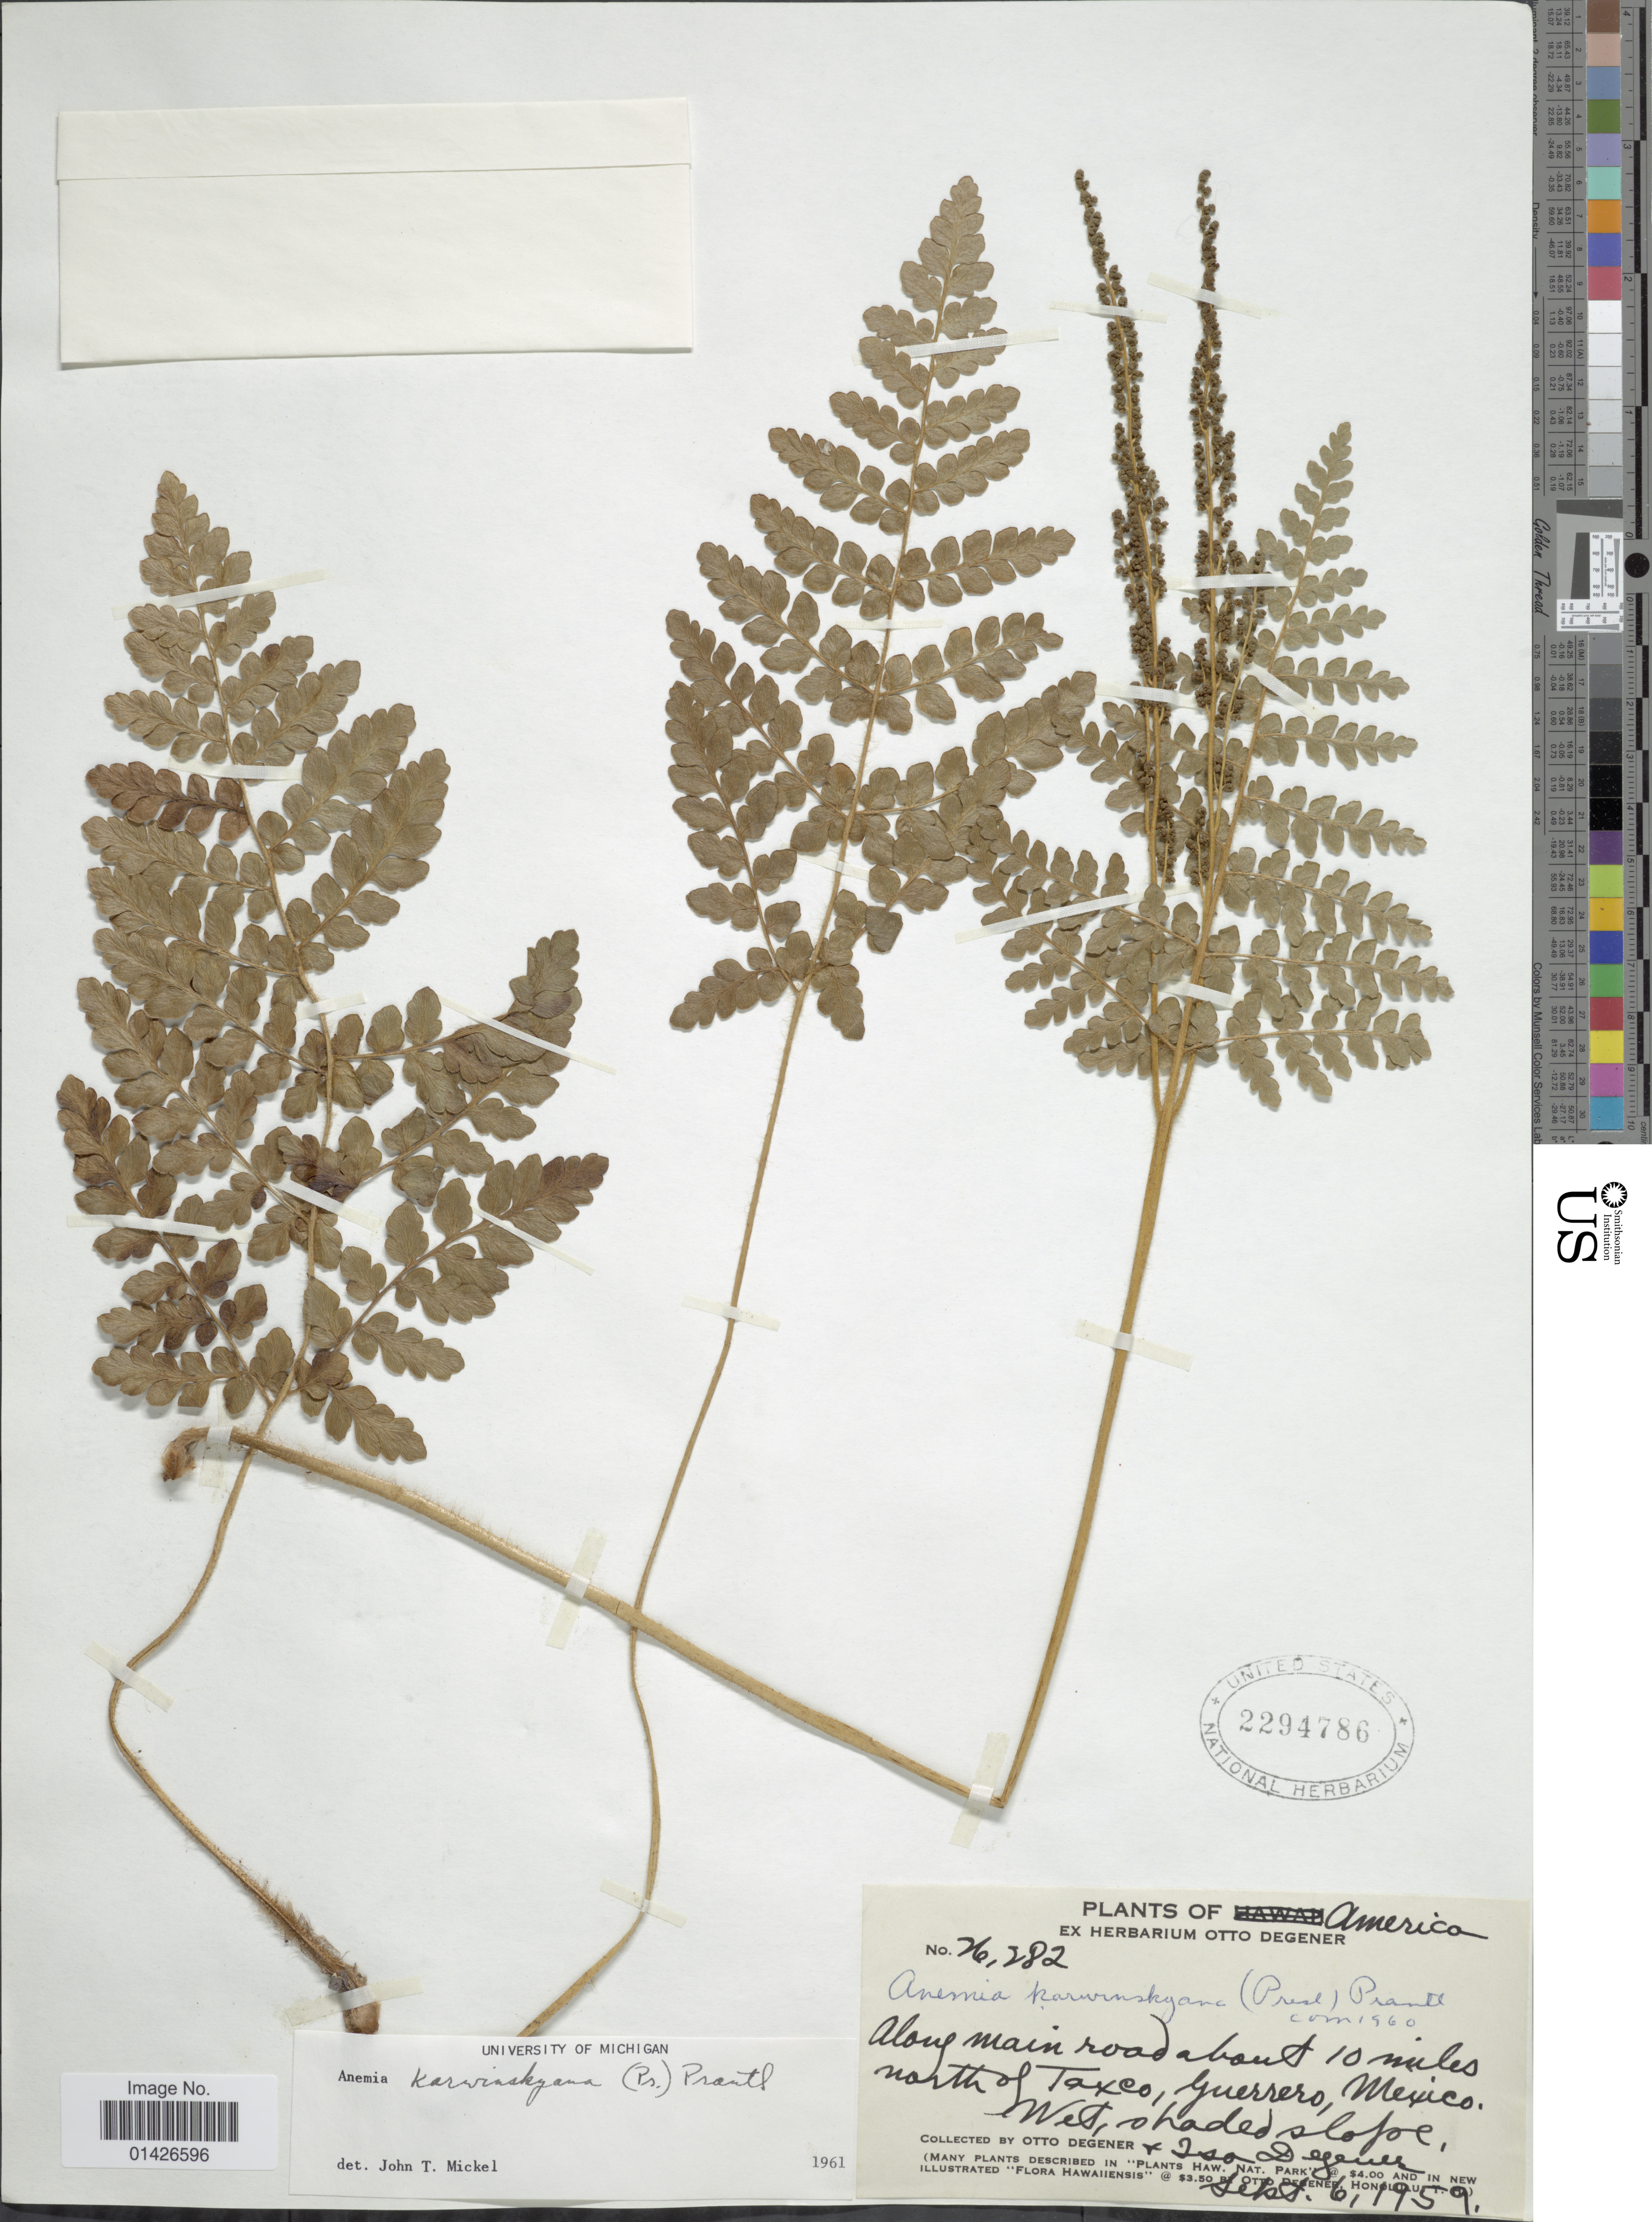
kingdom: Plantae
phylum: Tracheophyta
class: Polypodiopsida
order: Schizaeales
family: Anemiaceae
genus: Anemia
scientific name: Anemia karwinskyana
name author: (C. Presl) Prantl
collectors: O. Degener & I. Degener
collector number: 26282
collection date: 1959-09-06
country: Mexico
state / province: Guerrero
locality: Along main orad about 10 miles north of Taxco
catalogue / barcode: US 2294786